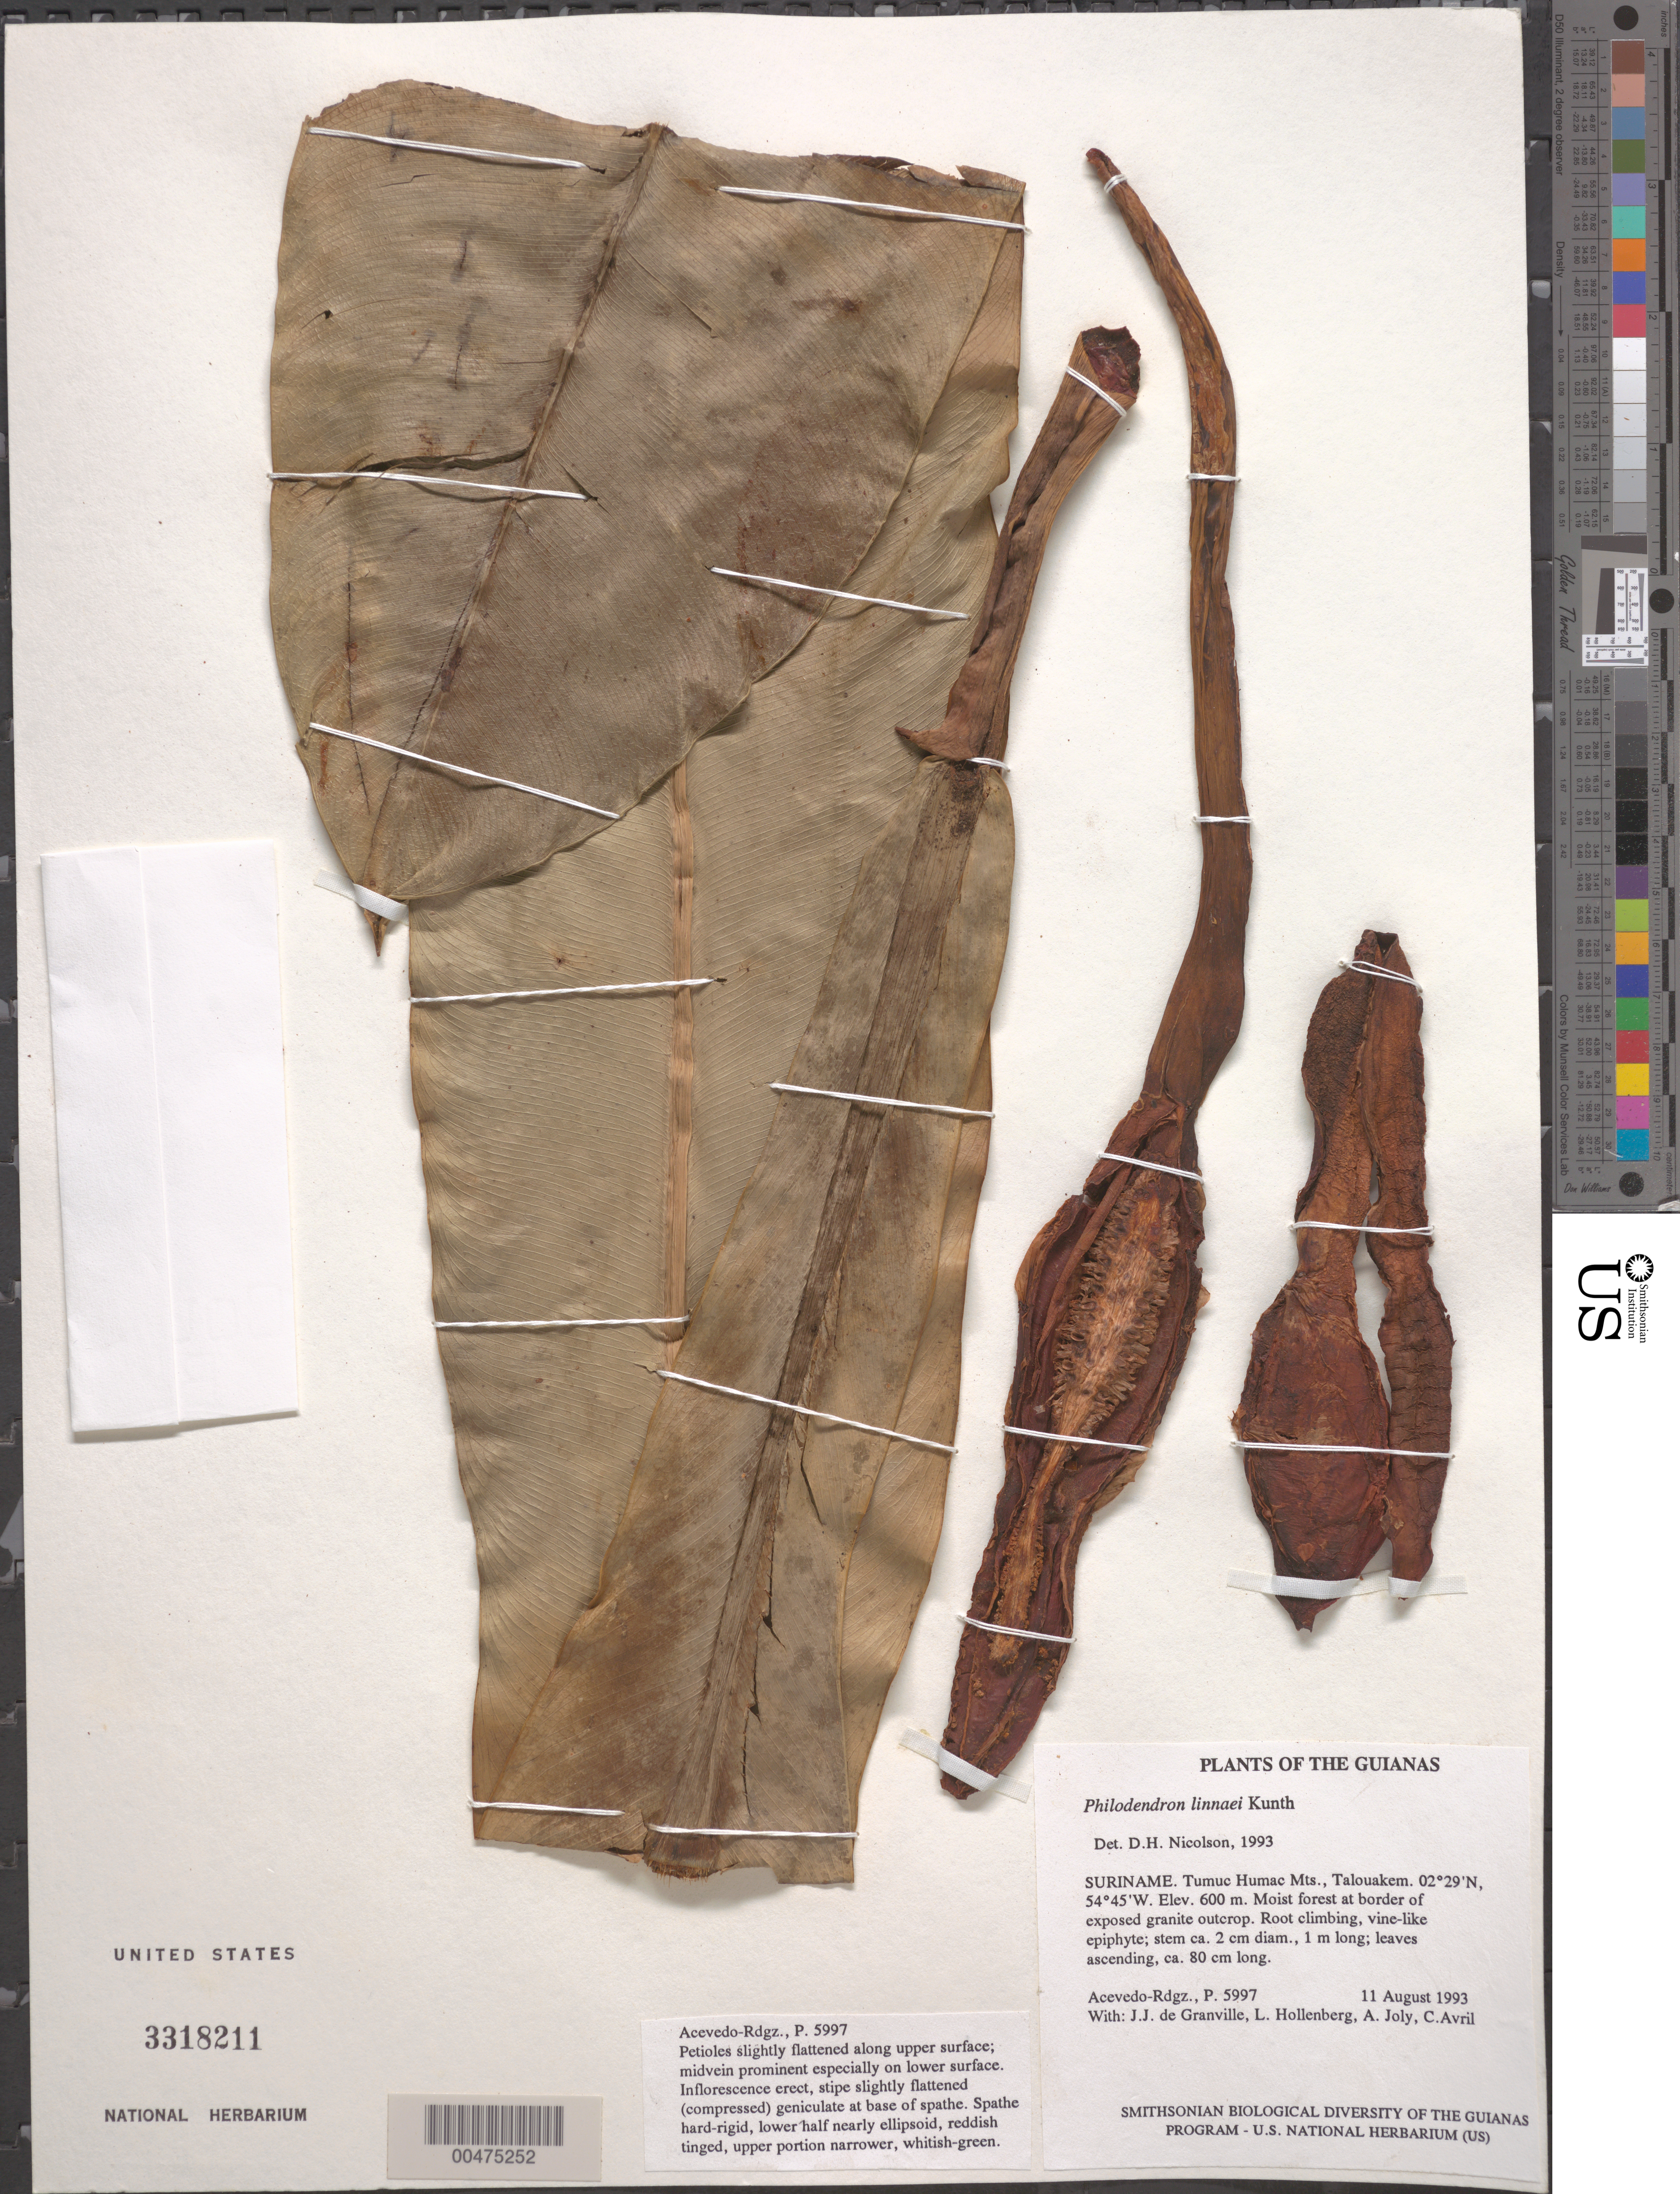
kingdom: Plantae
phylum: Tracheophyta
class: Liliopsida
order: Alismatales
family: Araceae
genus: Philodendron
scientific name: Philodendron linnaei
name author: Kunth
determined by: Nicolson, Dan H.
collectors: P. Acevedo-Rodr.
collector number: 5997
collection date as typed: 11 Aug 1993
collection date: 1993-08-11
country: Suriname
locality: Tumuc Humac Mts., Talouakem.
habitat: Moist forest at border of exposed granite outcrop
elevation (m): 600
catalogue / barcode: US 3318211